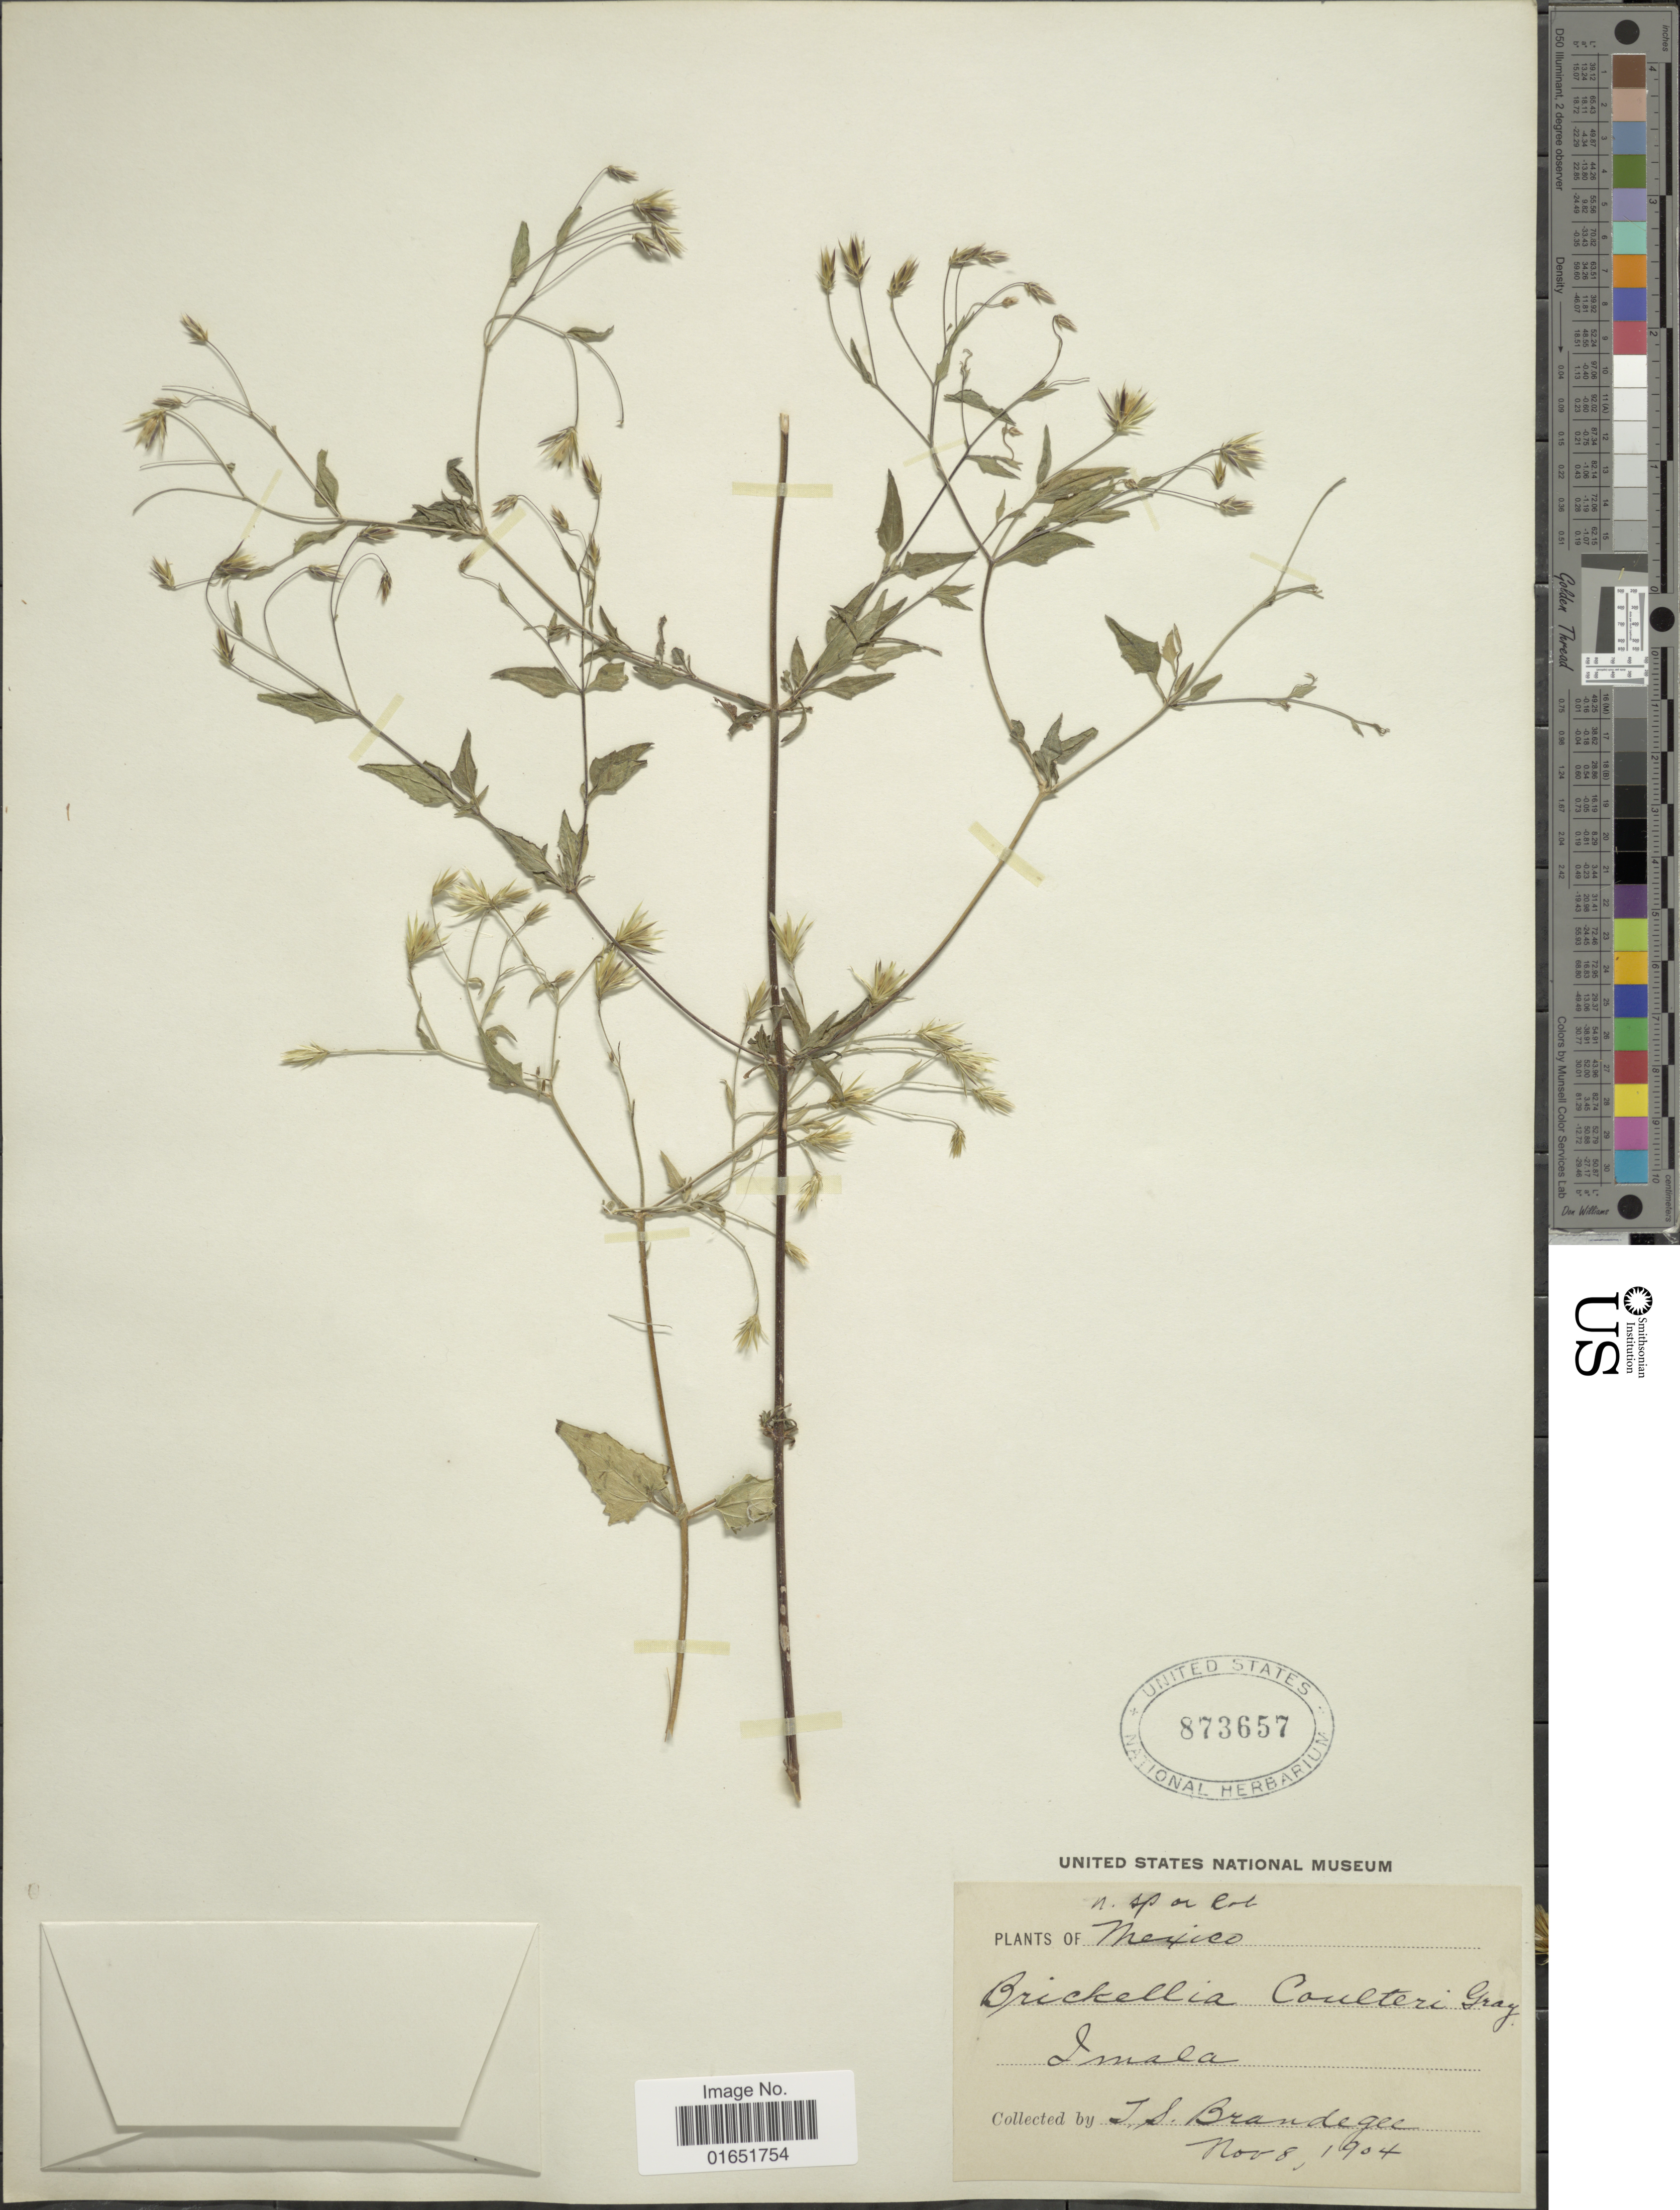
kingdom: Plantae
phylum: Tracheophyta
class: Magnoliopsida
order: Asterales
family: Asteraceae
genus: Brickellia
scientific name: Brickellia coulteri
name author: A. Gray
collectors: T. S. Brandegee (herbarium)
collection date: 1904-11-08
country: Mexico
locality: Imala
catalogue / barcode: US 873657